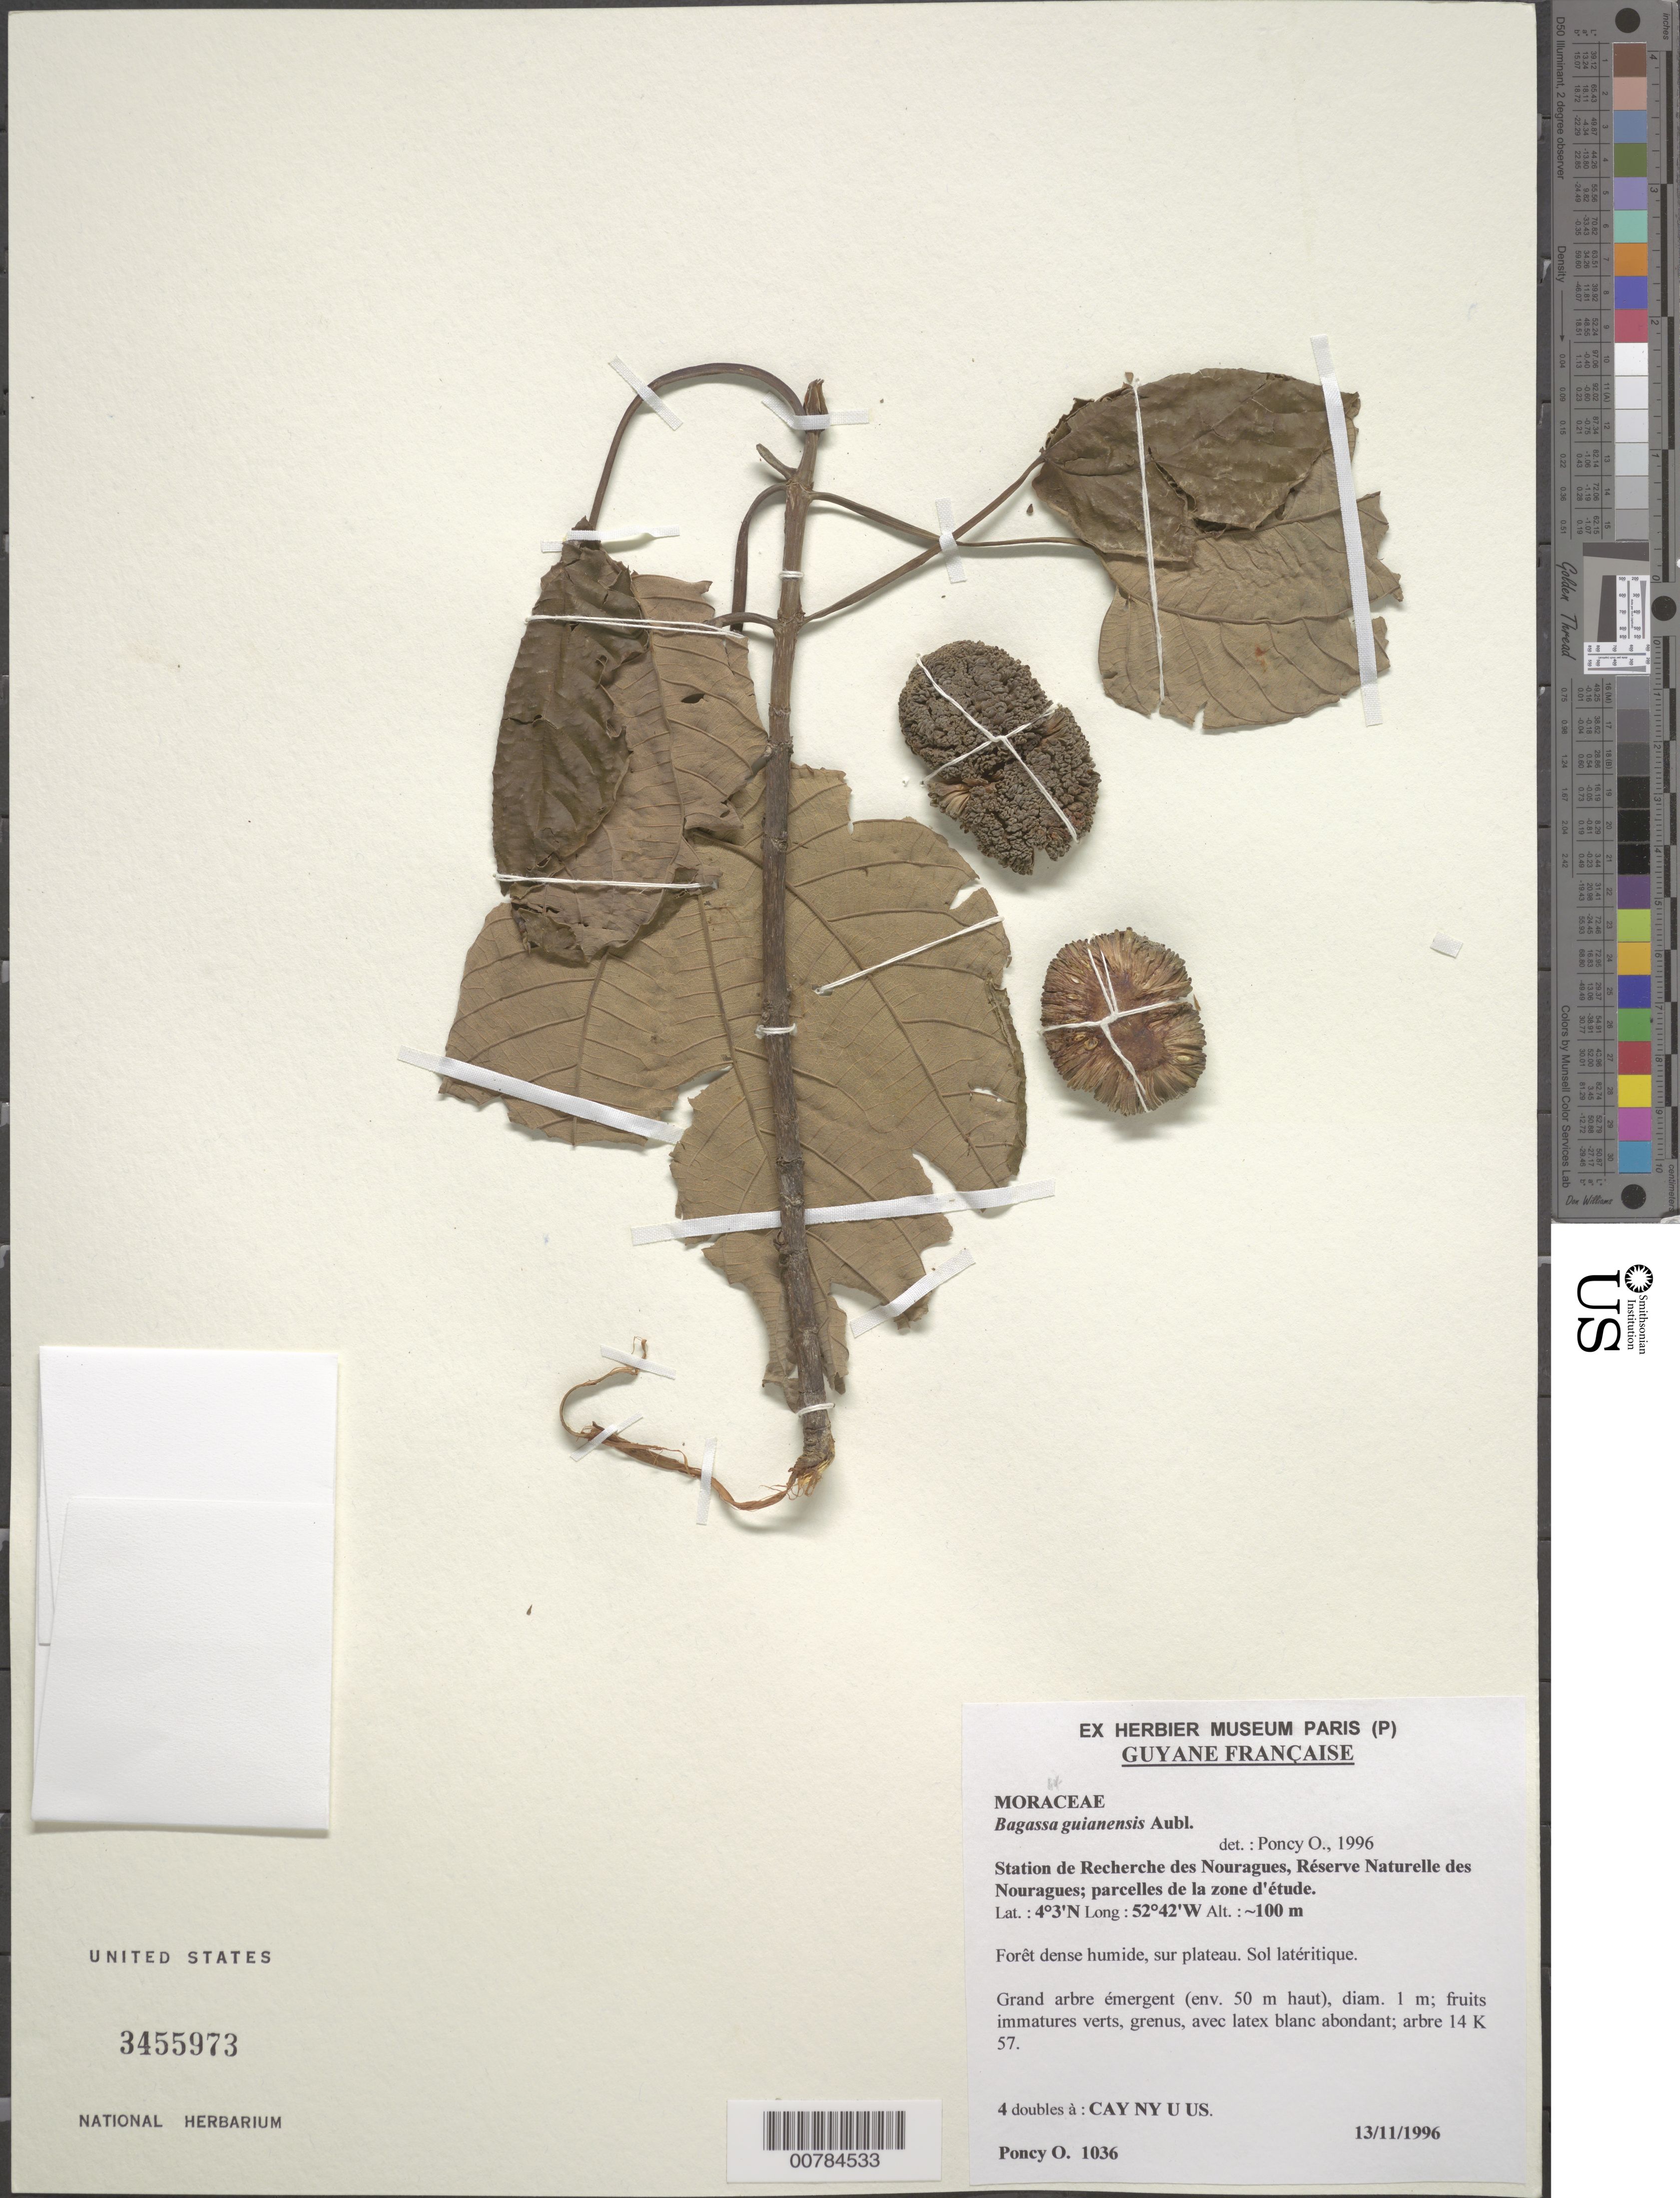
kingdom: Plantae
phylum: Tracheophyta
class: Magnoliopsida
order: Rosales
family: Moraceae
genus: Bagassa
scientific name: Bagassa guianensis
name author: Aubl.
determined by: Poncy, O.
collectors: O. Poncy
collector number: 1036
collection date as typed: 13-Nov-96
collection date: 1996-11-13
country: French Guiana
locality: Station des Nouragues, Réserve Naturelle des Nouragues; parcelles de la zone d'étude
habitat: Forêt dense humide, sur plateau; sol latéritique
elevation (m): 100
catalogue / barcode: US 3455973